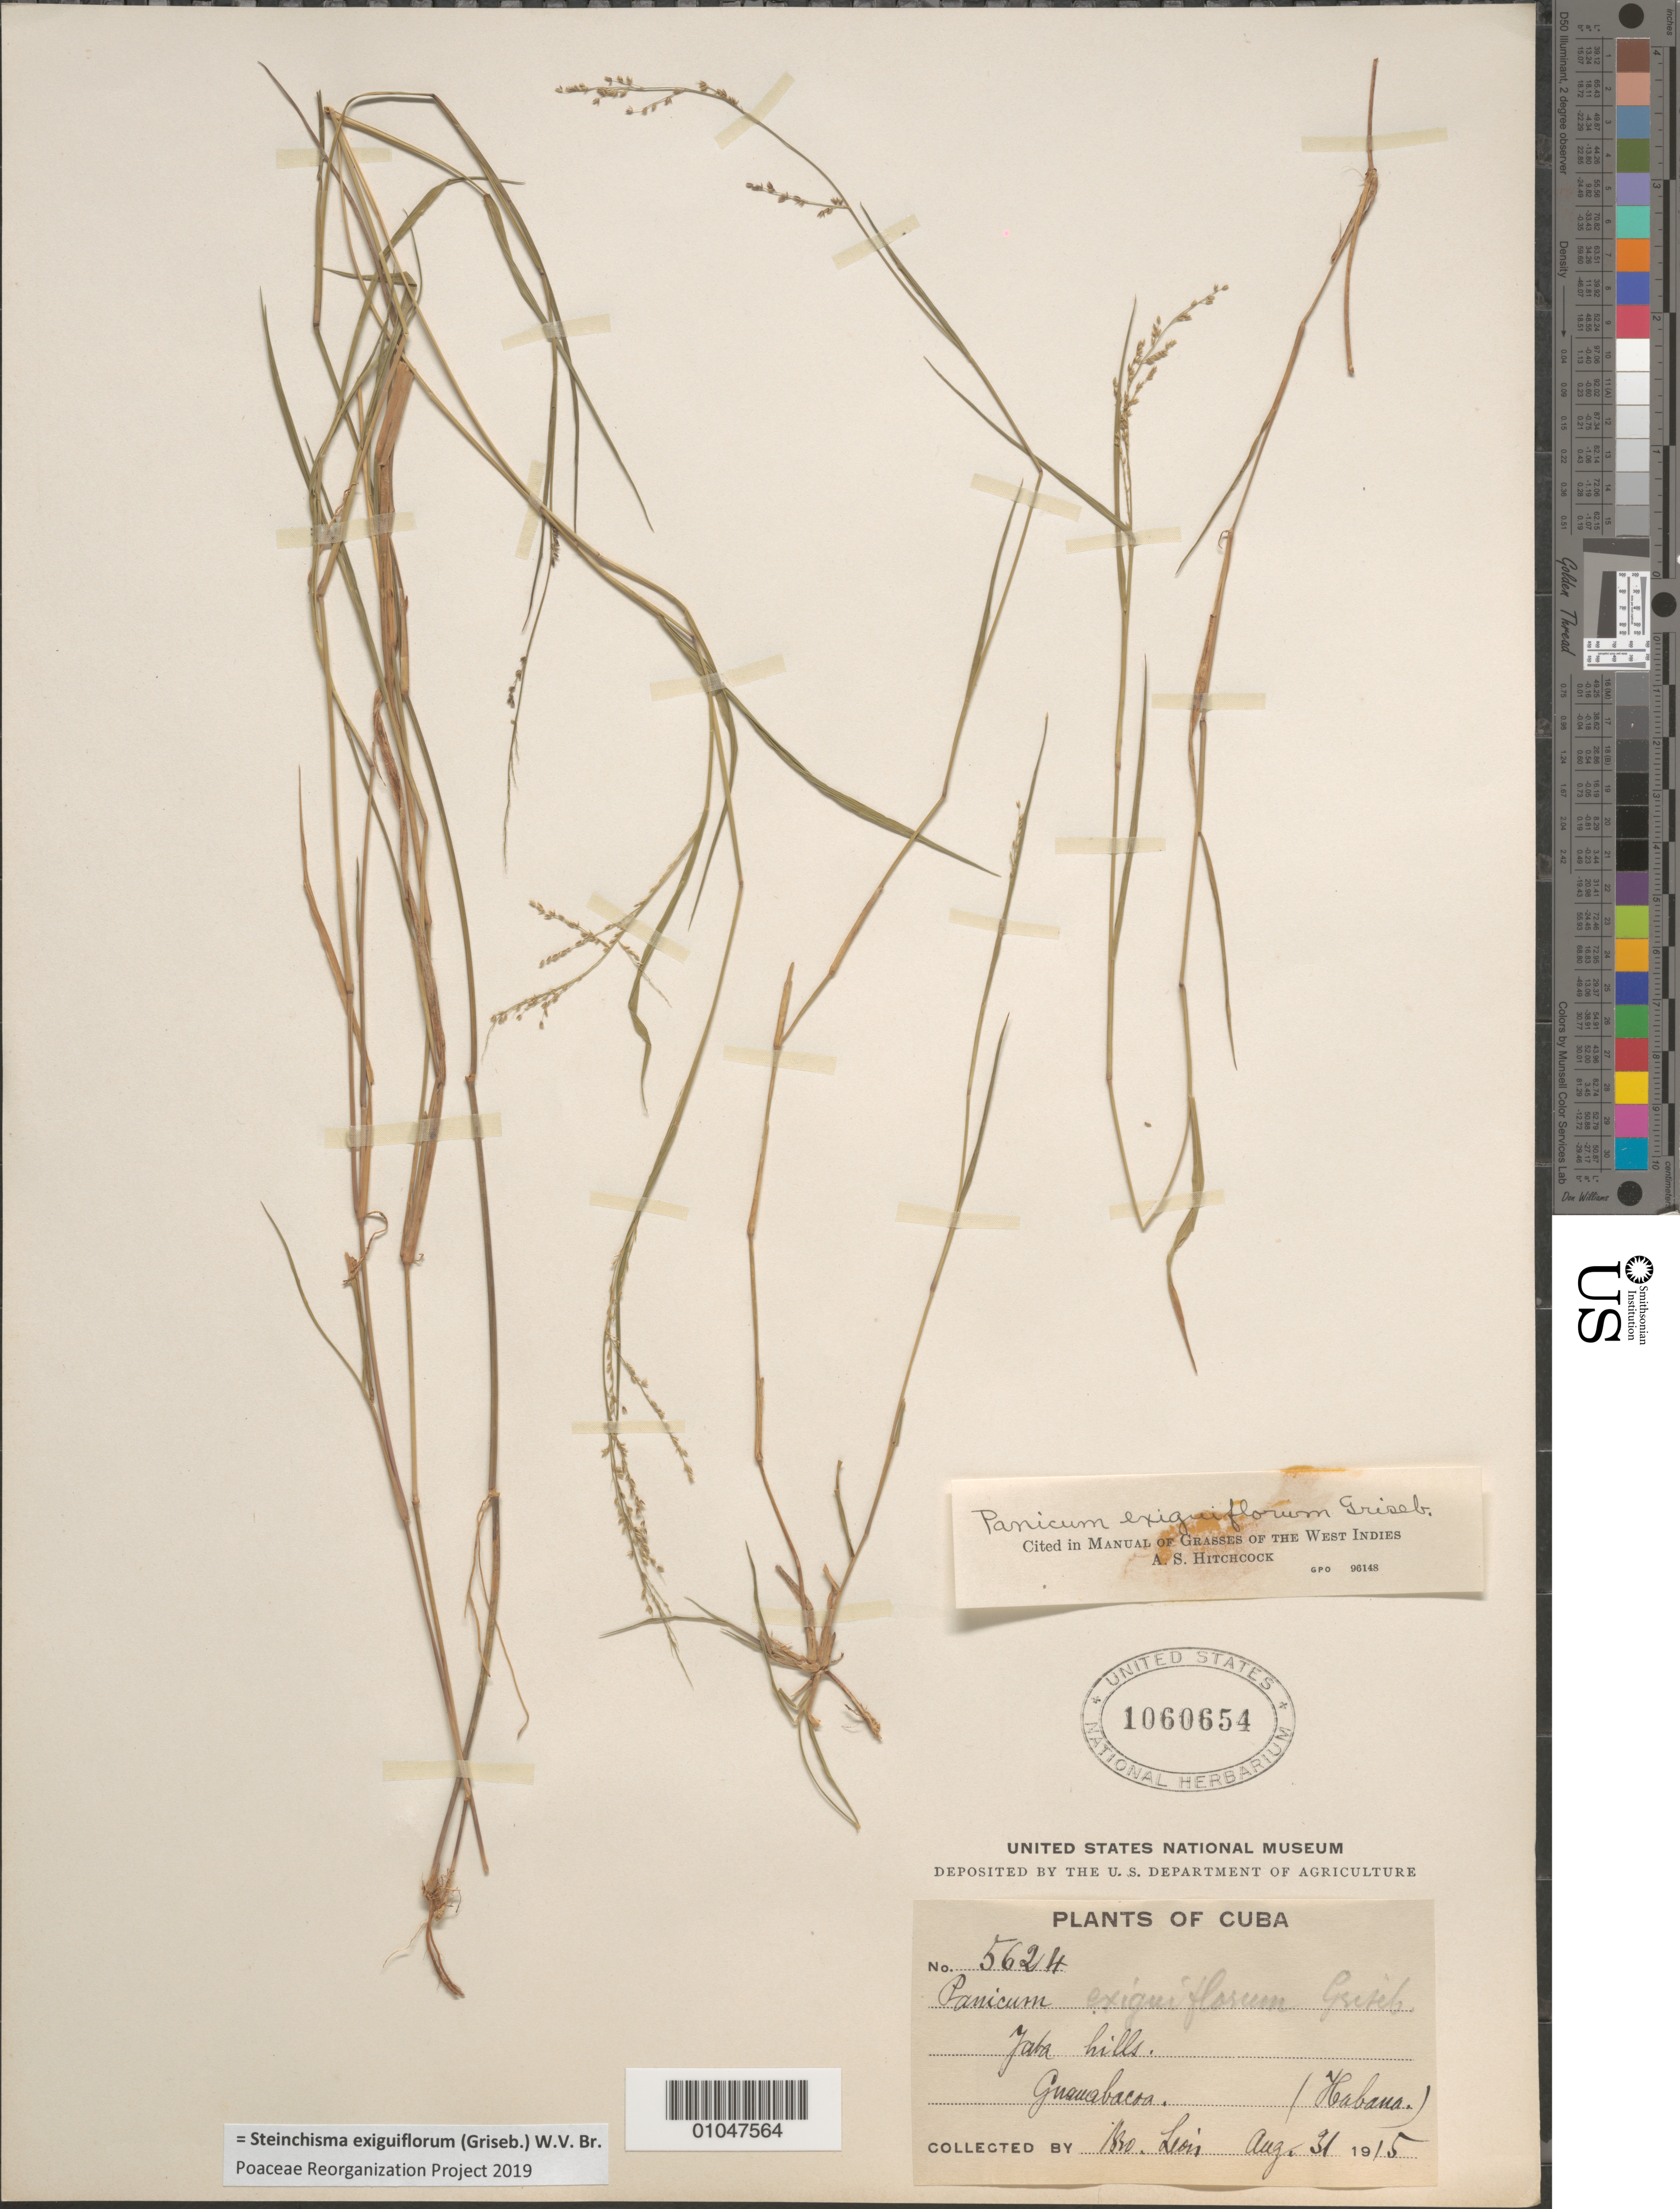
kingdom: Plantae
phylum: Tracheophyta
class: Liliopsida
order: Poales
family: Poaceae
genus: Panicum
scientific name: Panicum exiguiflorum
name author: Griseb.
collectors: Bro. León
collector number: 5624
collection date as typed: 31 Aug 1915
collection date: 1915-08-31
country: Cuba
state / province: La Habana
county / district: Municipio Guanabacoa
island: Cuba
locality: Jata hills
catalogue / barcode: US 1060654